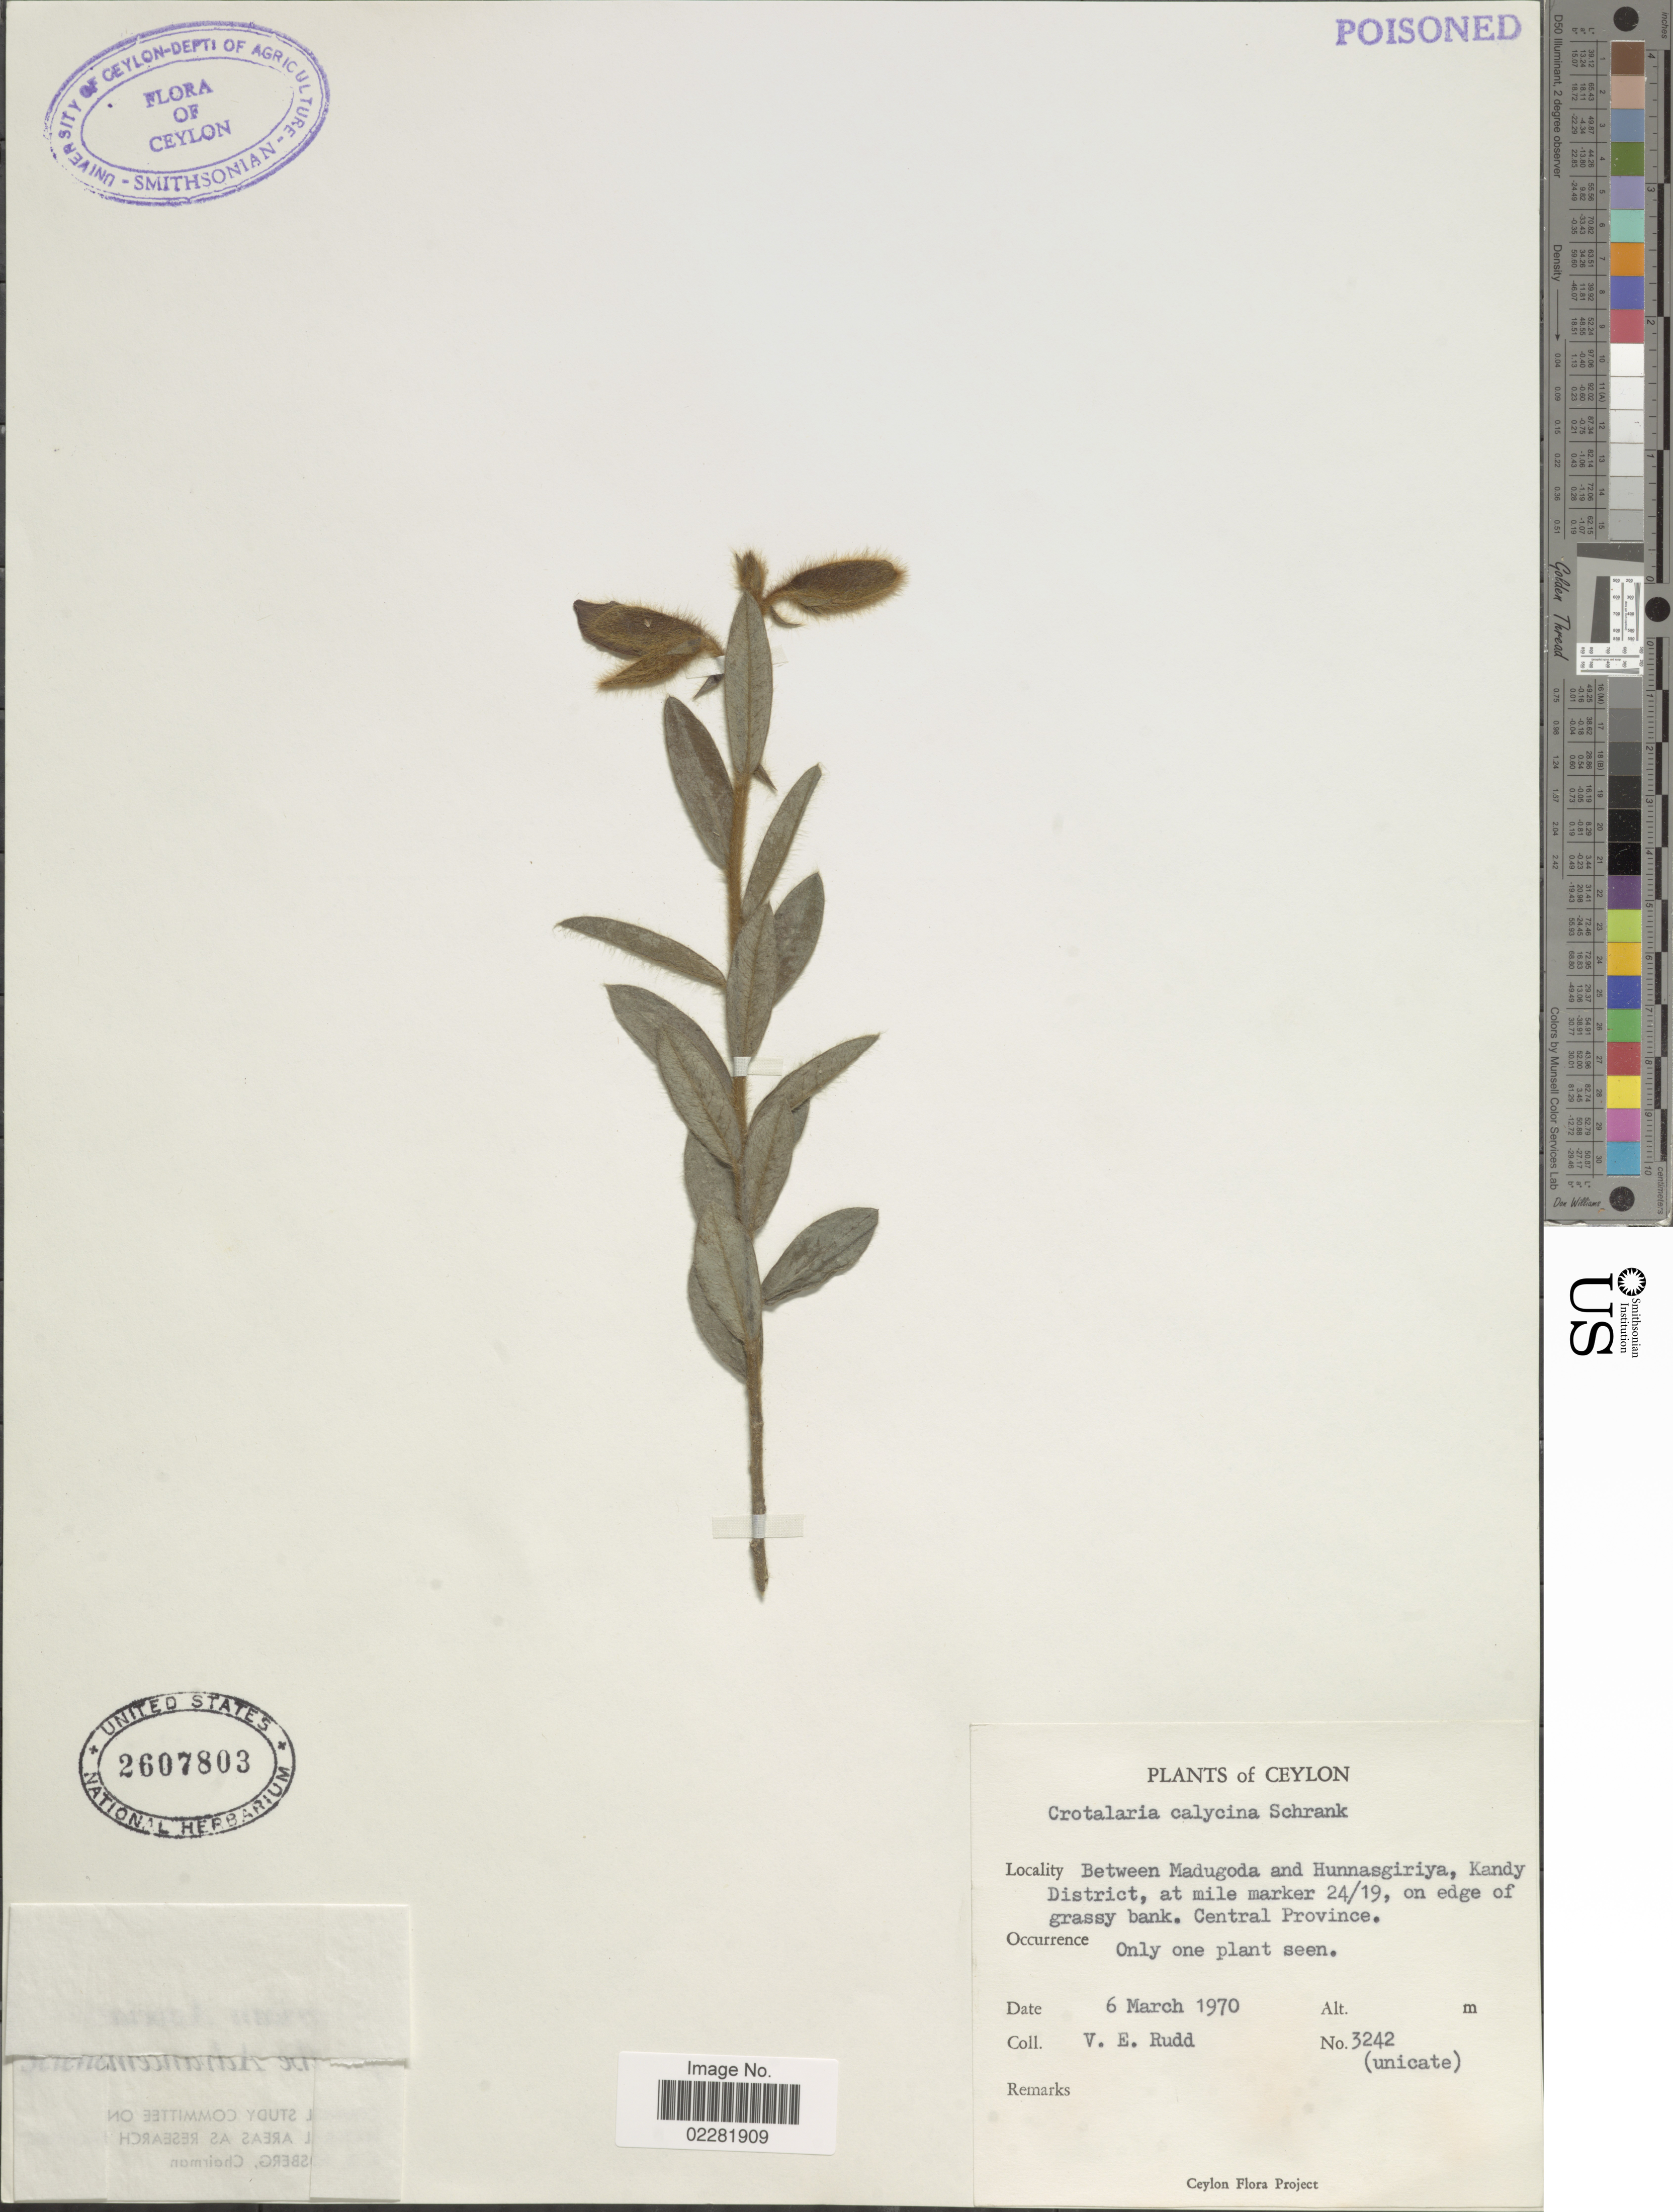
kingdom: Plantae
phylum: Tracheophyta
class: Magnoliopsida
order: Fabales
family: Fabaceae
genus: Crotalaria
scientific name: Crotalaria calycina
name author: Schrank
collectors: V. E. Rudd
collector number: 3242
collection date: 1970-03-06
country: Sri Lanka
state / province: Central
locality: Ceylon, Between Madugoda and Hunnasgiriya, Kandy District, at mile marker 24/19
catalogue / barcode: US 2607803